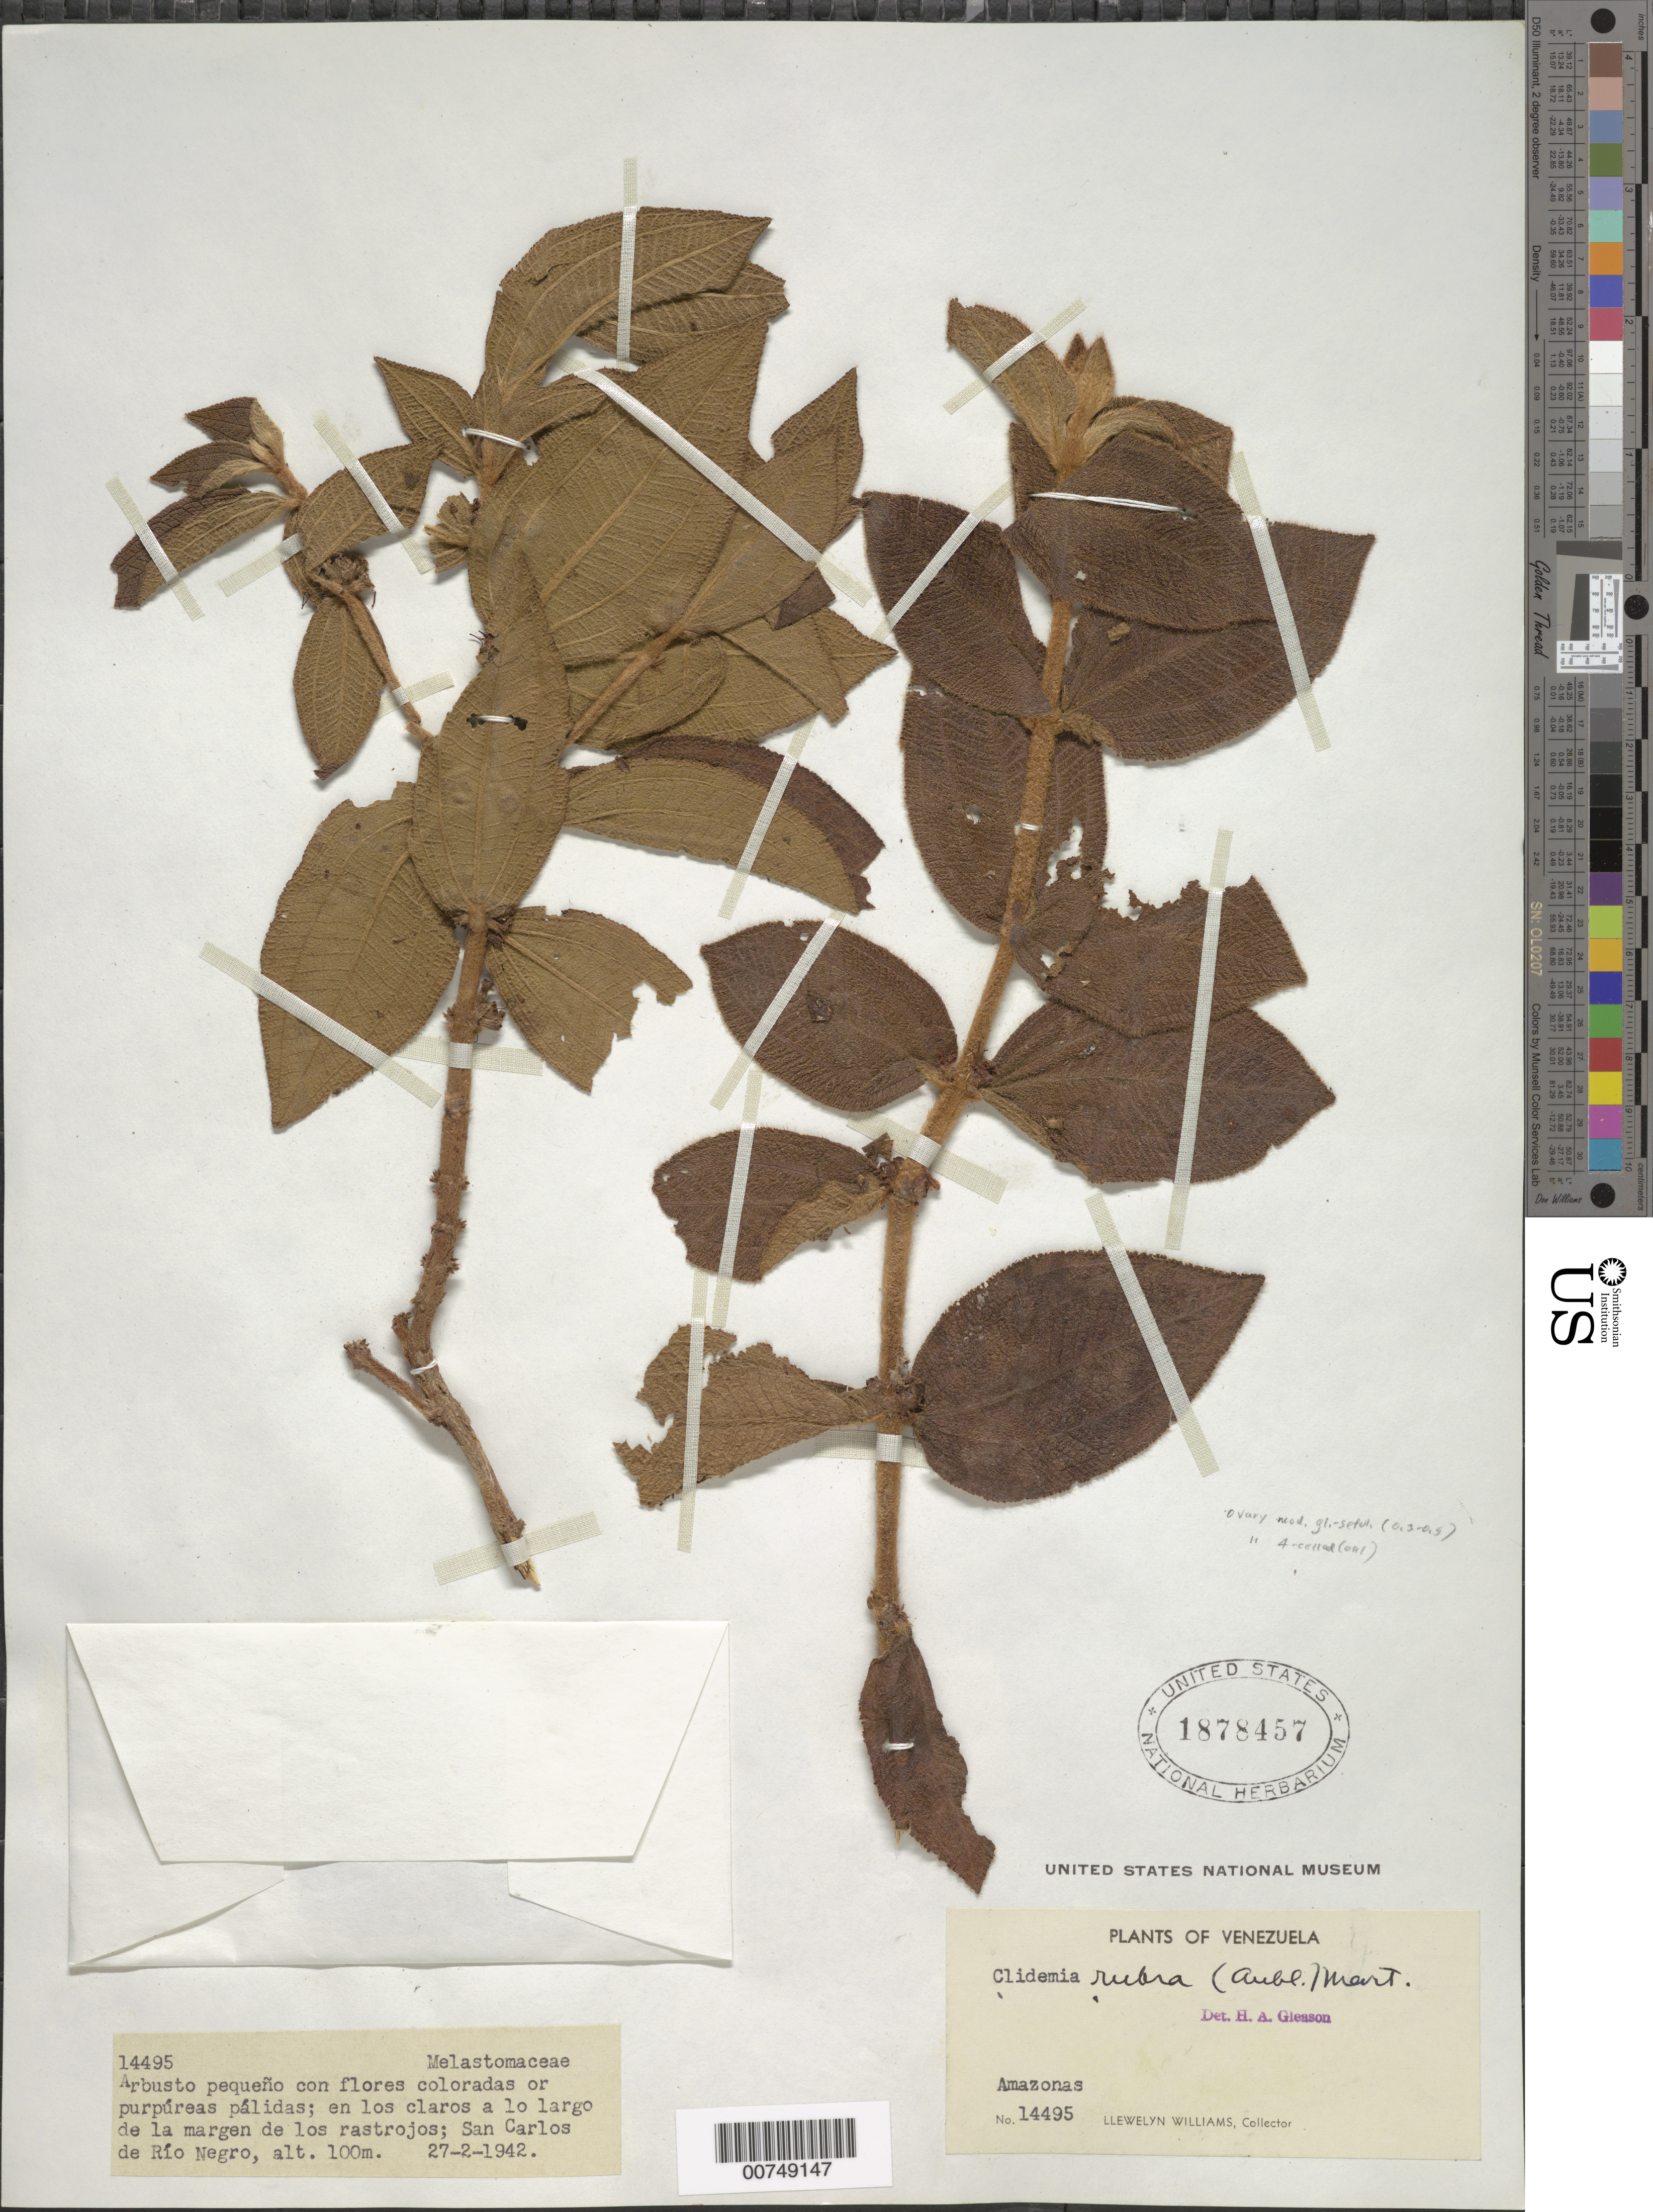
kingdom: Plantae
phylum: Tracheophyta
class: Magnoliopsida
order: Myrtales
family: Melastomataceae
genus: Clidemia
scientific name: Clidemia rubra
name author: (Aubl.) Mart.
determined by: Gleason, H. A.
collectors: Ll. Williams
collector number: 14495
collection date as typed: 27-Feb-42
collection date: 1942-02-27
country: Venezuela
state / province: Amazonas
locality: San Carlos de Río Negro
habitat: En los claros a lo largo de la margen de los rastrojos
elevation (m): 100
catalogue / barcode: US 1878457